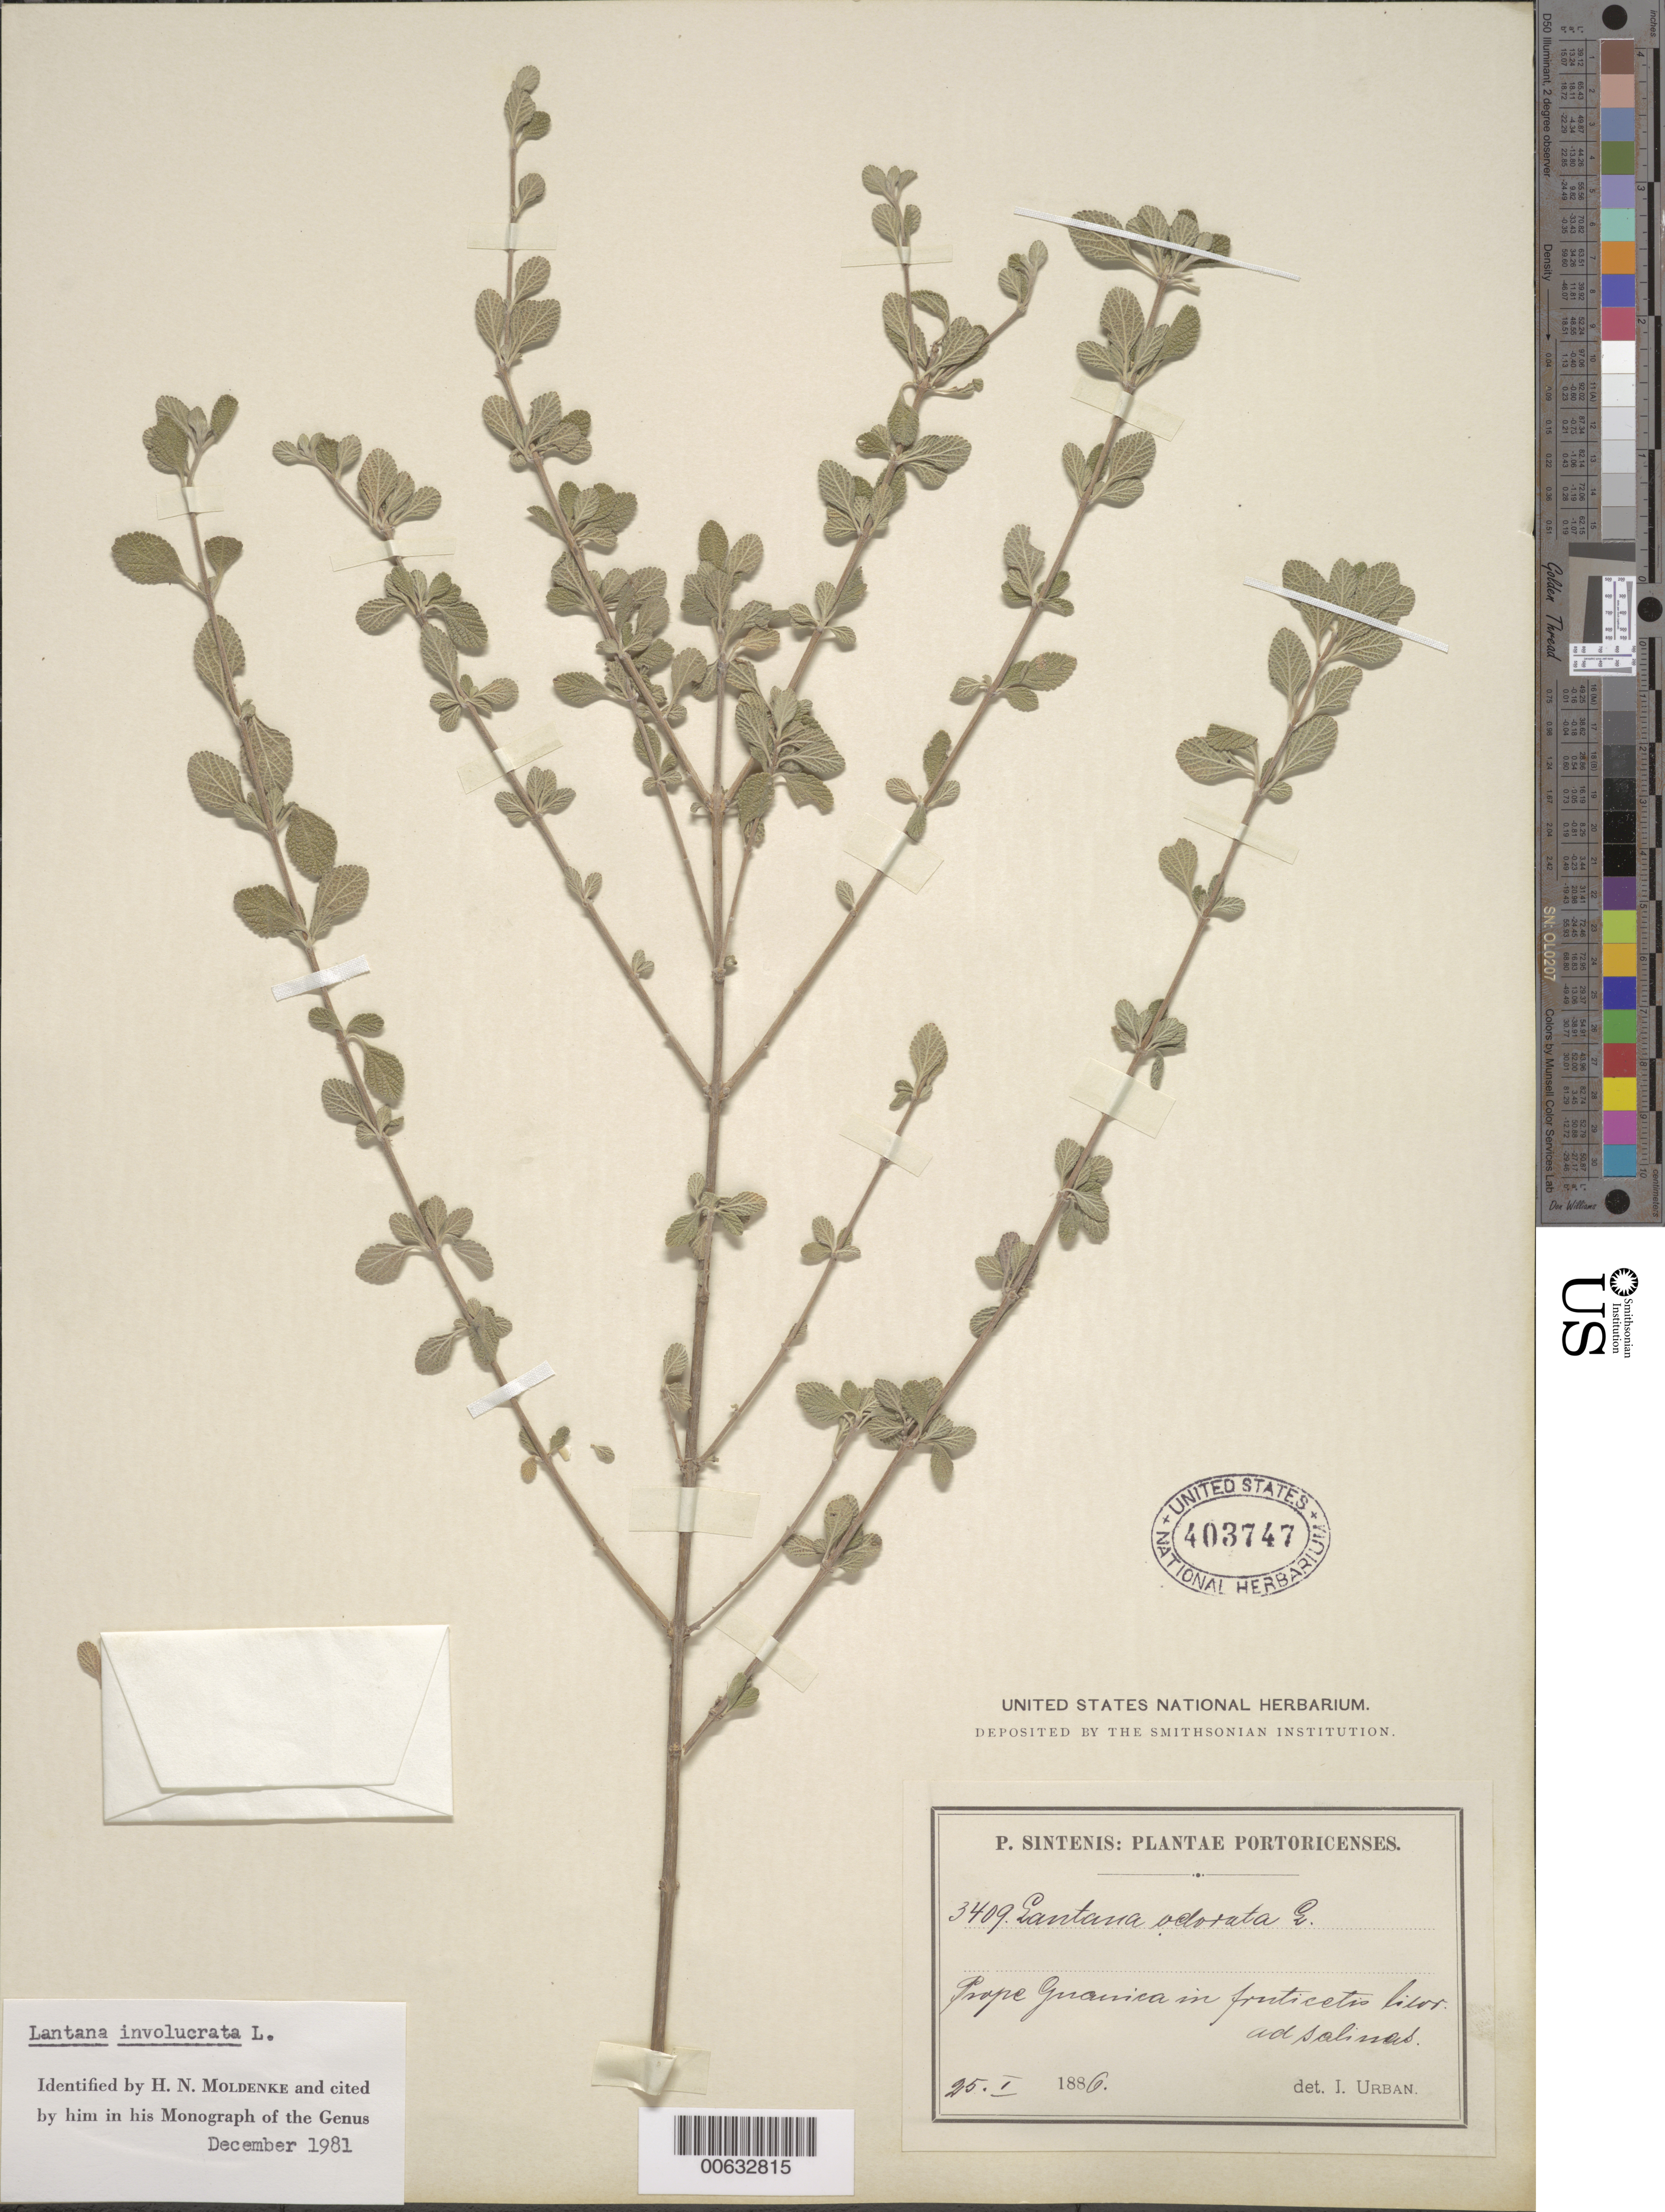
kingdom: Plantae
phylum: Tracheophyta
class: Magnoliopsida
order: Lamiales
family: Verbenaceae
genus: Lantana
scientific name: Lantana involucrata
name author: L.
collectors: P. Sintenis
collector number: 3409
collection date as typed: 25 Jan 1886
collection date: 1886-01-25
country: Puerto Rico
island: Greater Antilles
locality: Prope Guanica, in fruticetis litor. ad salinas.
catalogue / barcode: US 403747